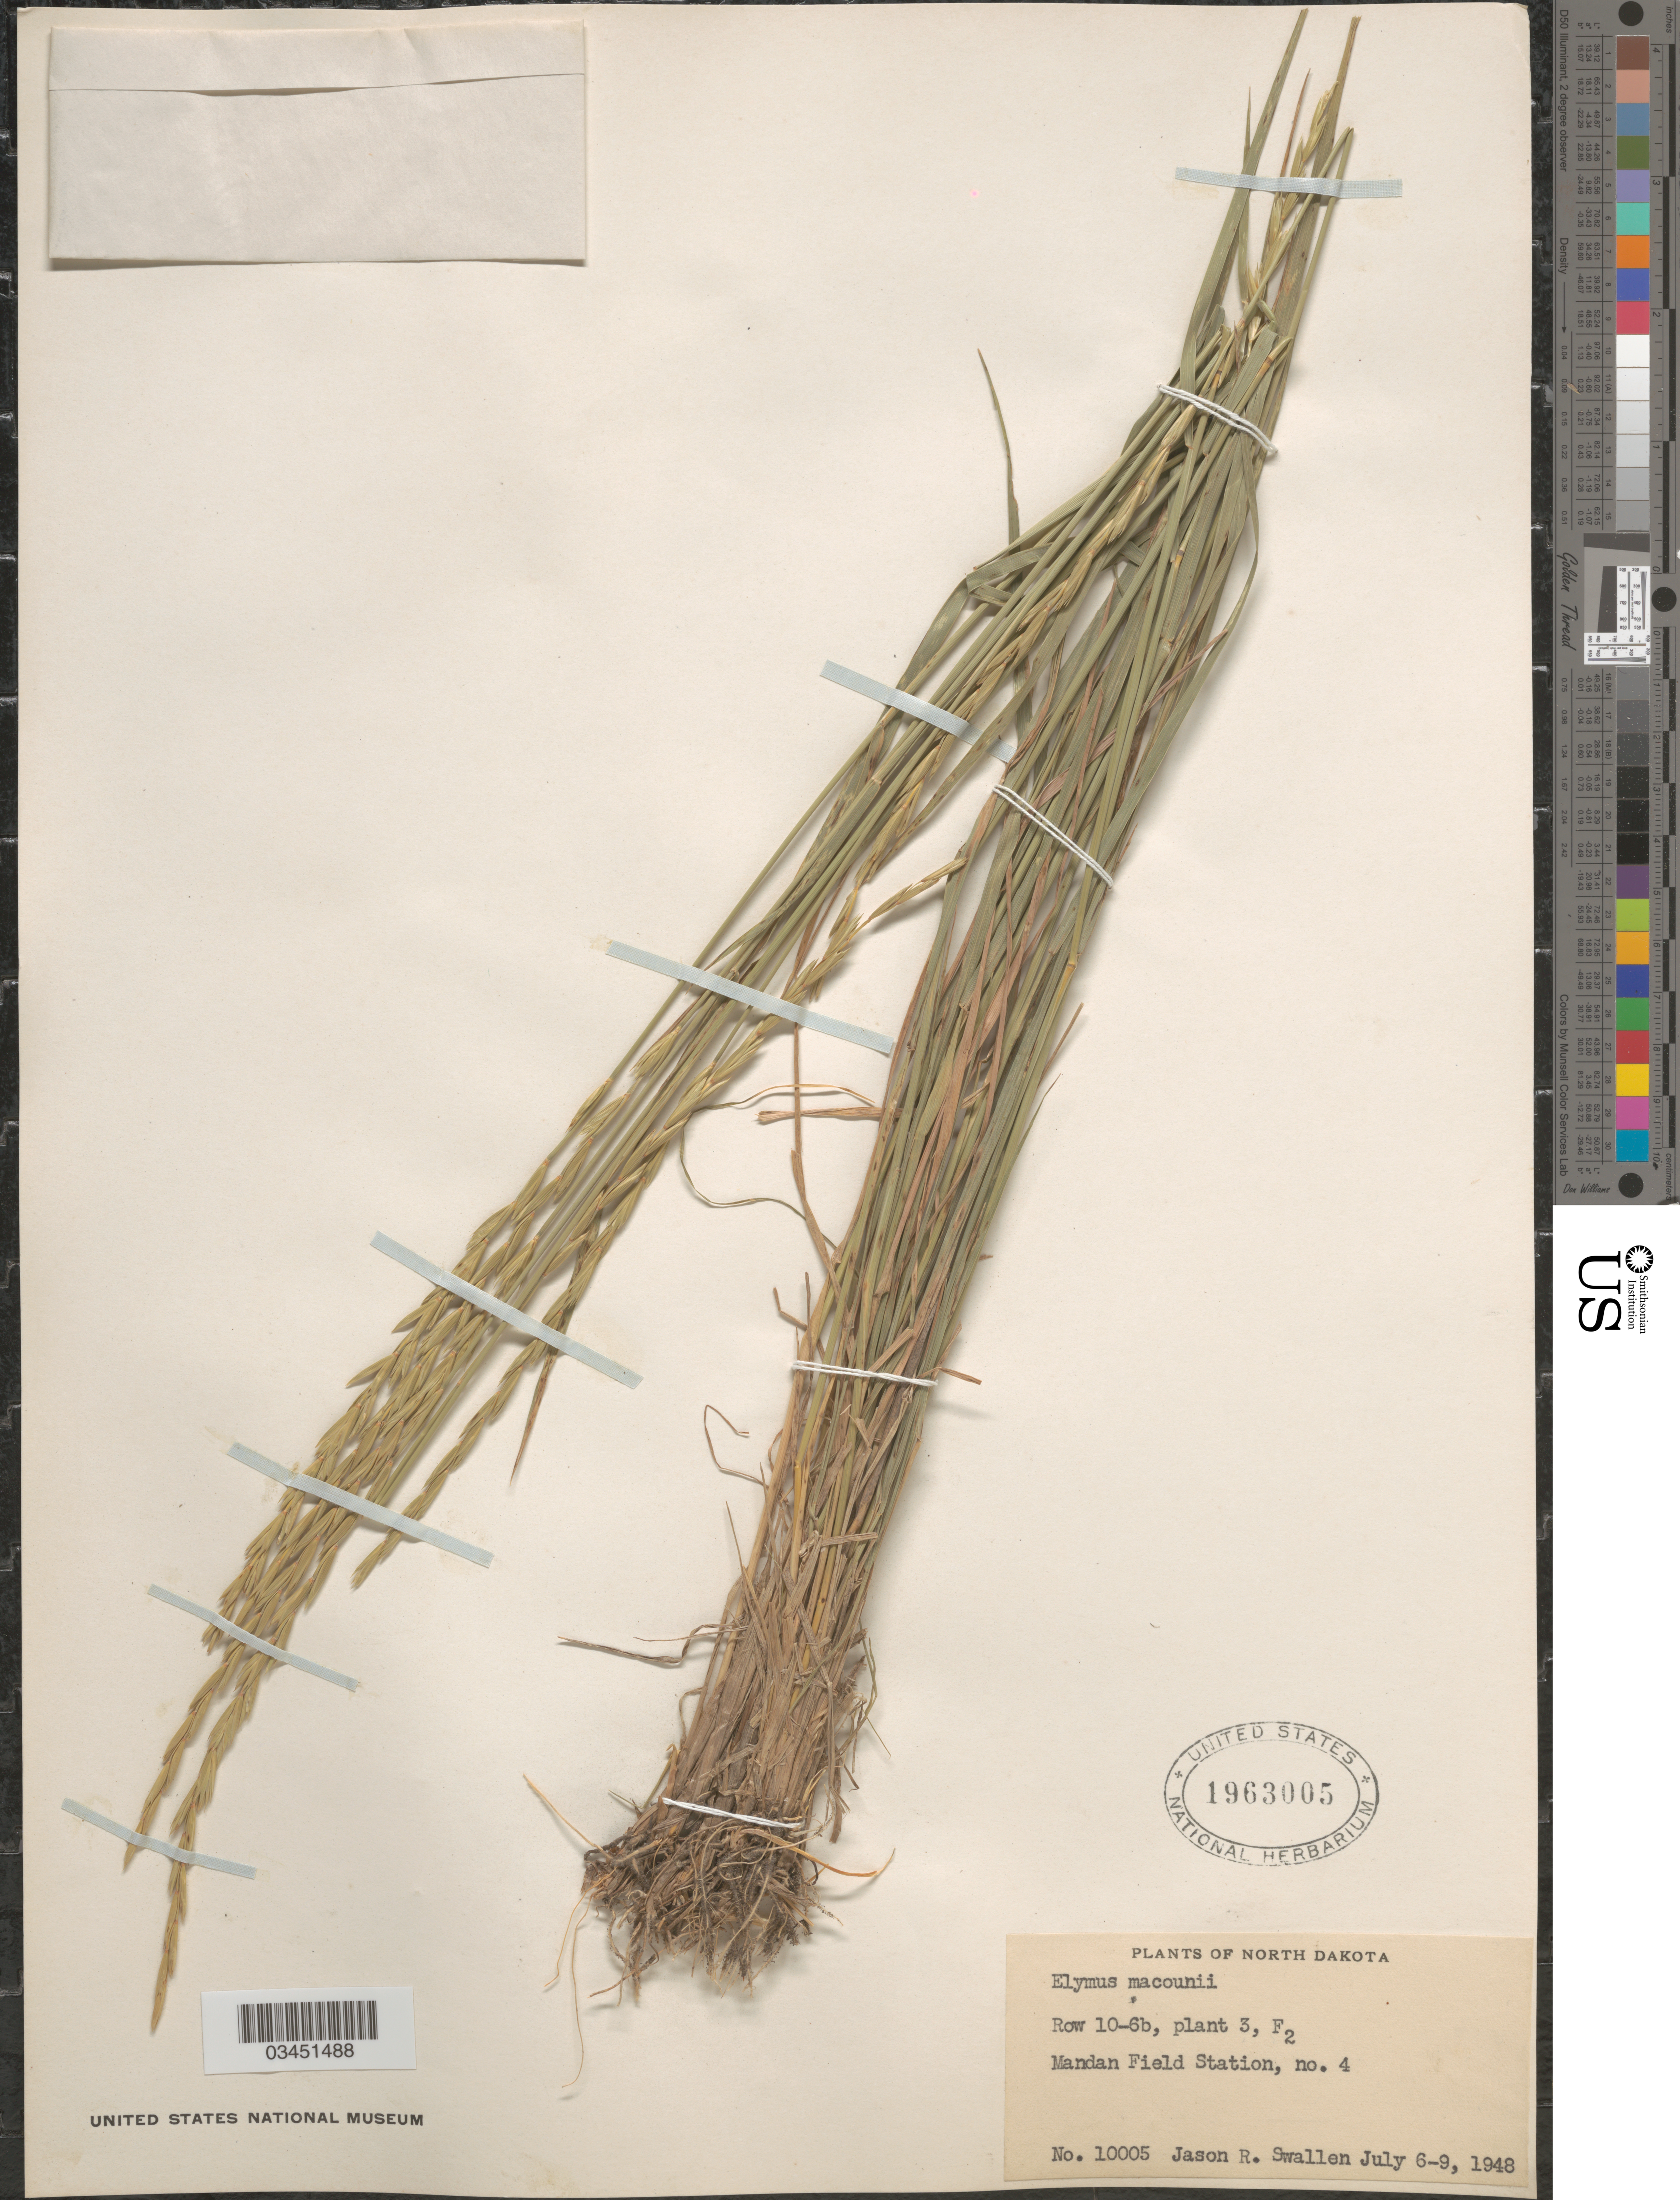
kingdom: Plantae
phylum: Tracheophyta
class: Liliopsida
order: Poales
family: Poaceae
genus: Elyhordeum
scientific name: x Elyhordeum macounii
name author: (Vasey) Barkworth & Dewey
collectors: J. R. Swallen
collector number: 10005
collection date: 1948-07-06/1948-07-09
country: United States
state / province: North Dakota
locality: Row 10-6b, plant 3,F2. Mandan Field Station, no. 4.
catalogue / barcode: US 1963005